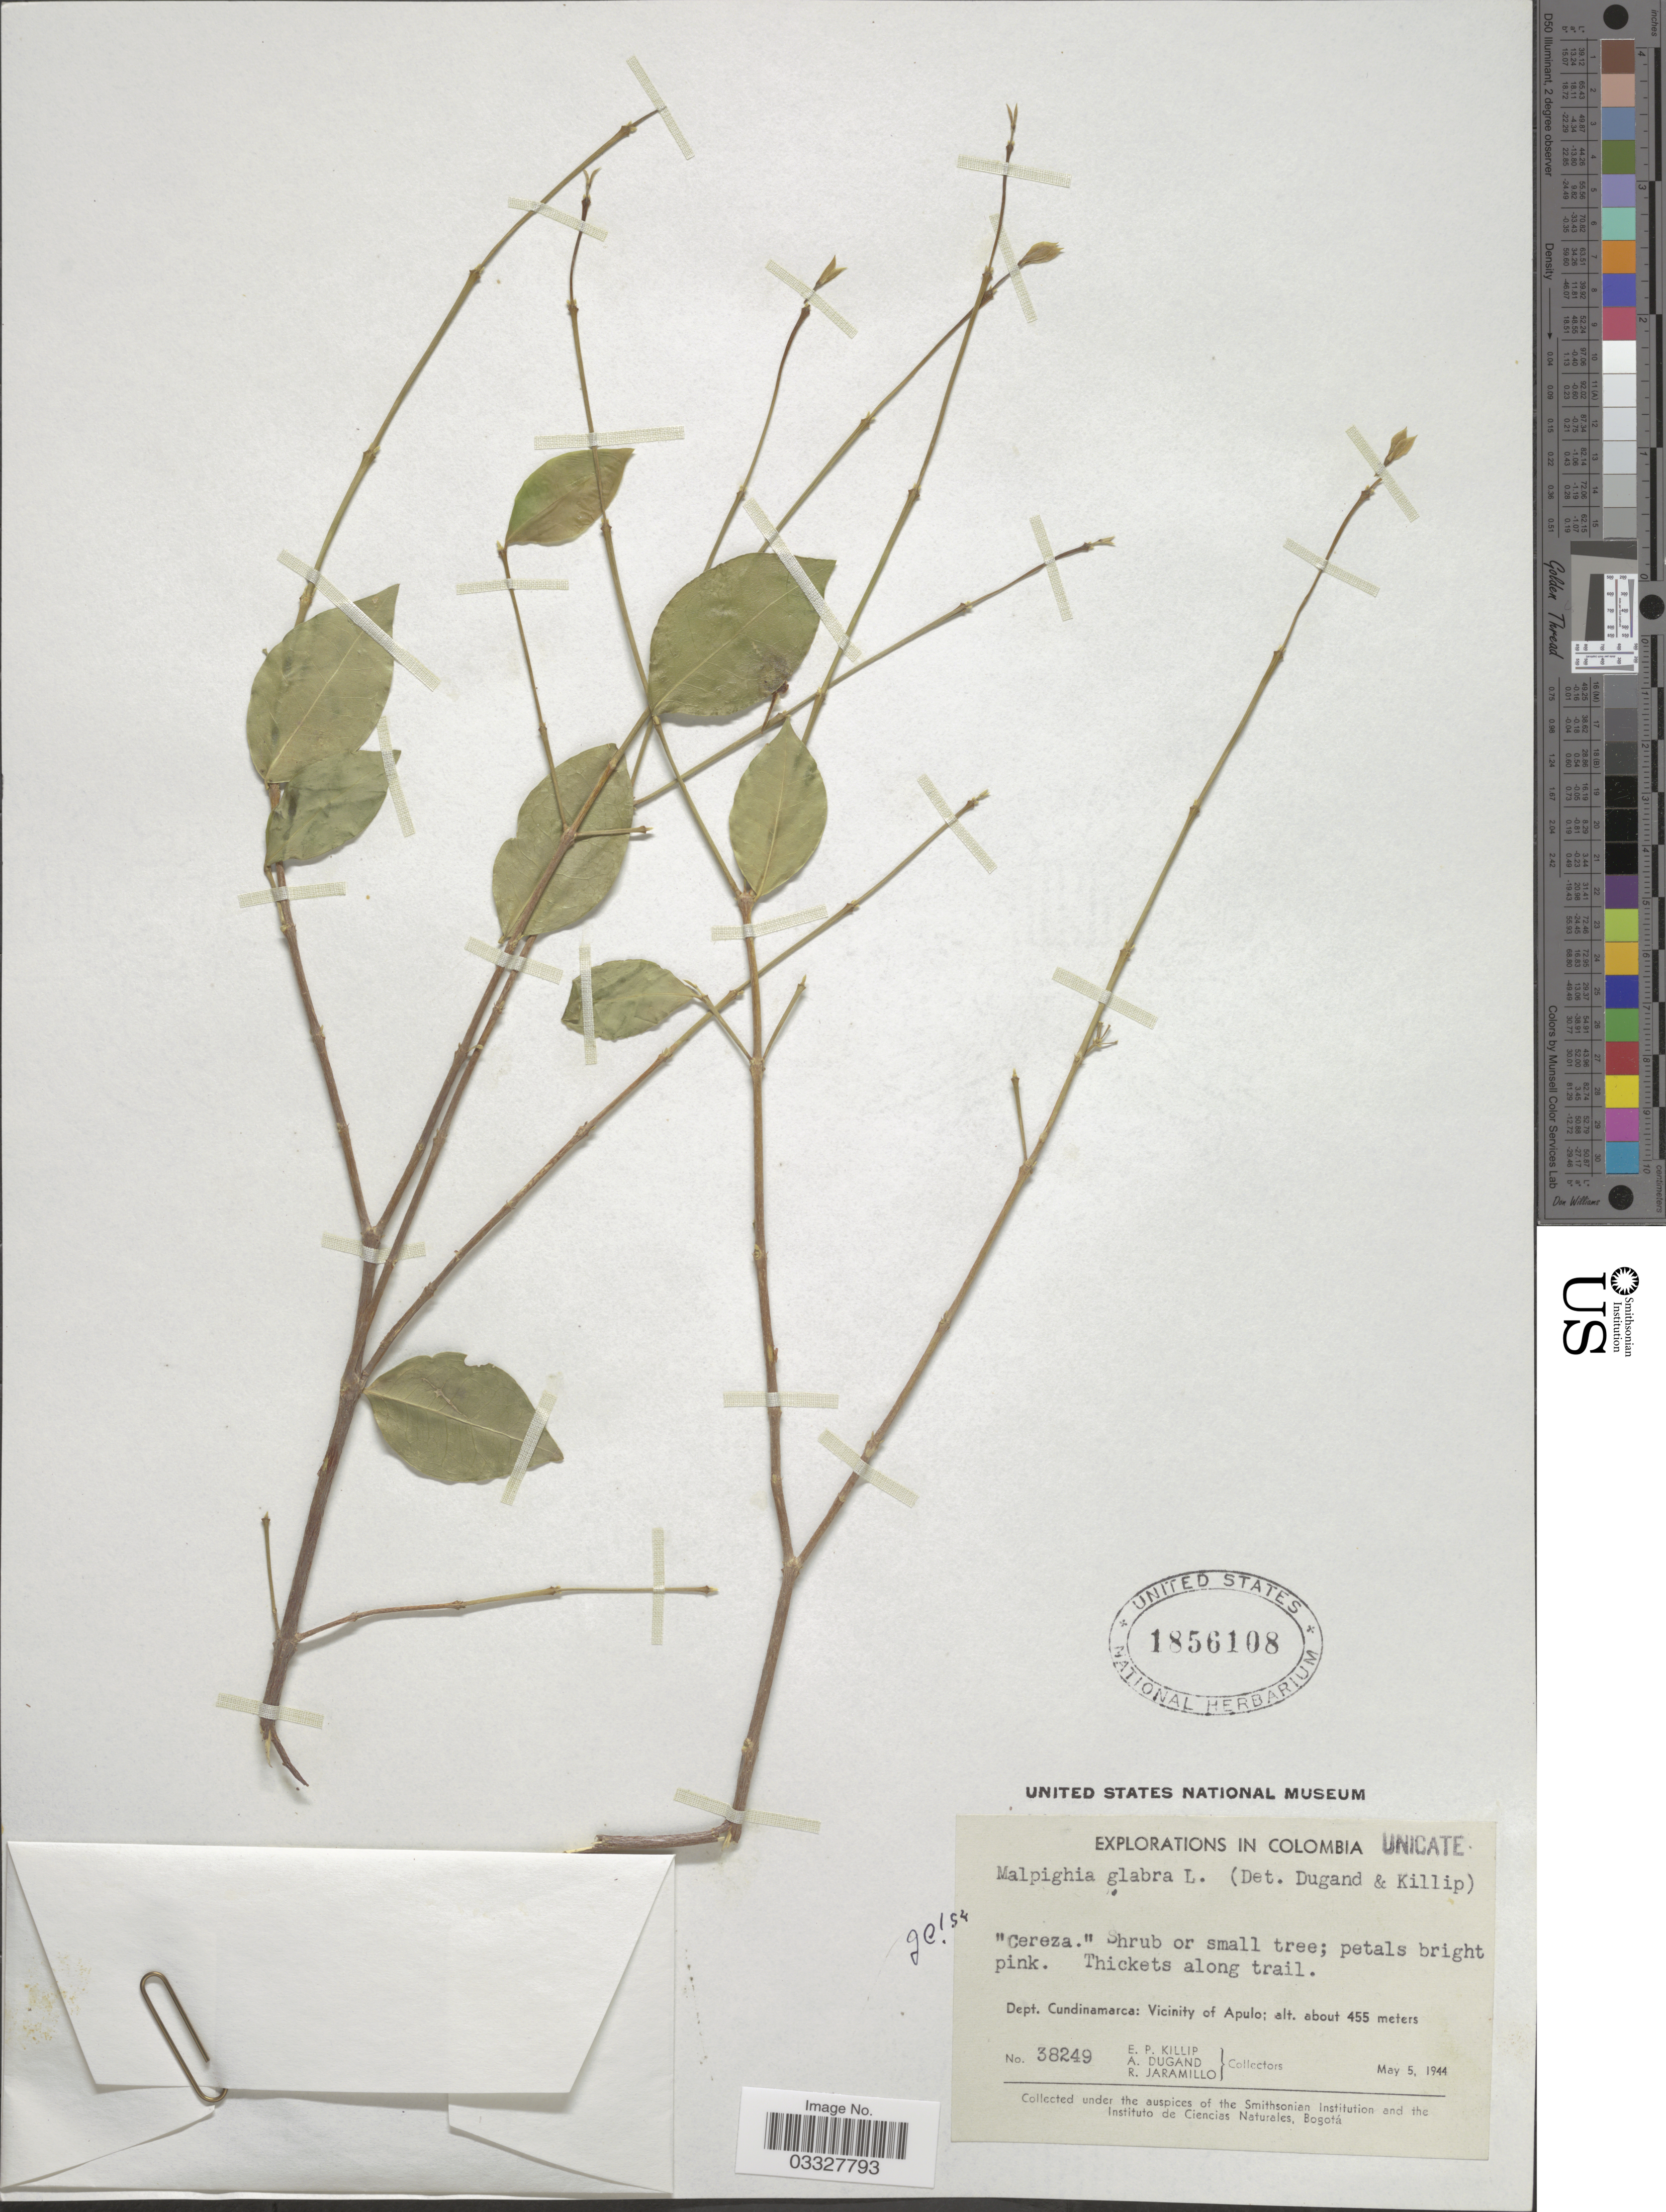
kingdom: Plantae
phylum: Tracheophyta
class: Magnoliopsida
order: Malpighiales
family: Malpighiaceae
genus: Malpighia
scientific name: Malpighia glabra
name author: L.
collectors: E. P. Killip, A. Dugand & R. Jaramillo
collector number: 38249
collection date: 1944-05-05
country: Colombia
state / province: Cundinamarca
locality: Dept. Cundinamarca: Vicinity of Apulo.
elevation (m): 455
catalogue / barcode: US 1856108